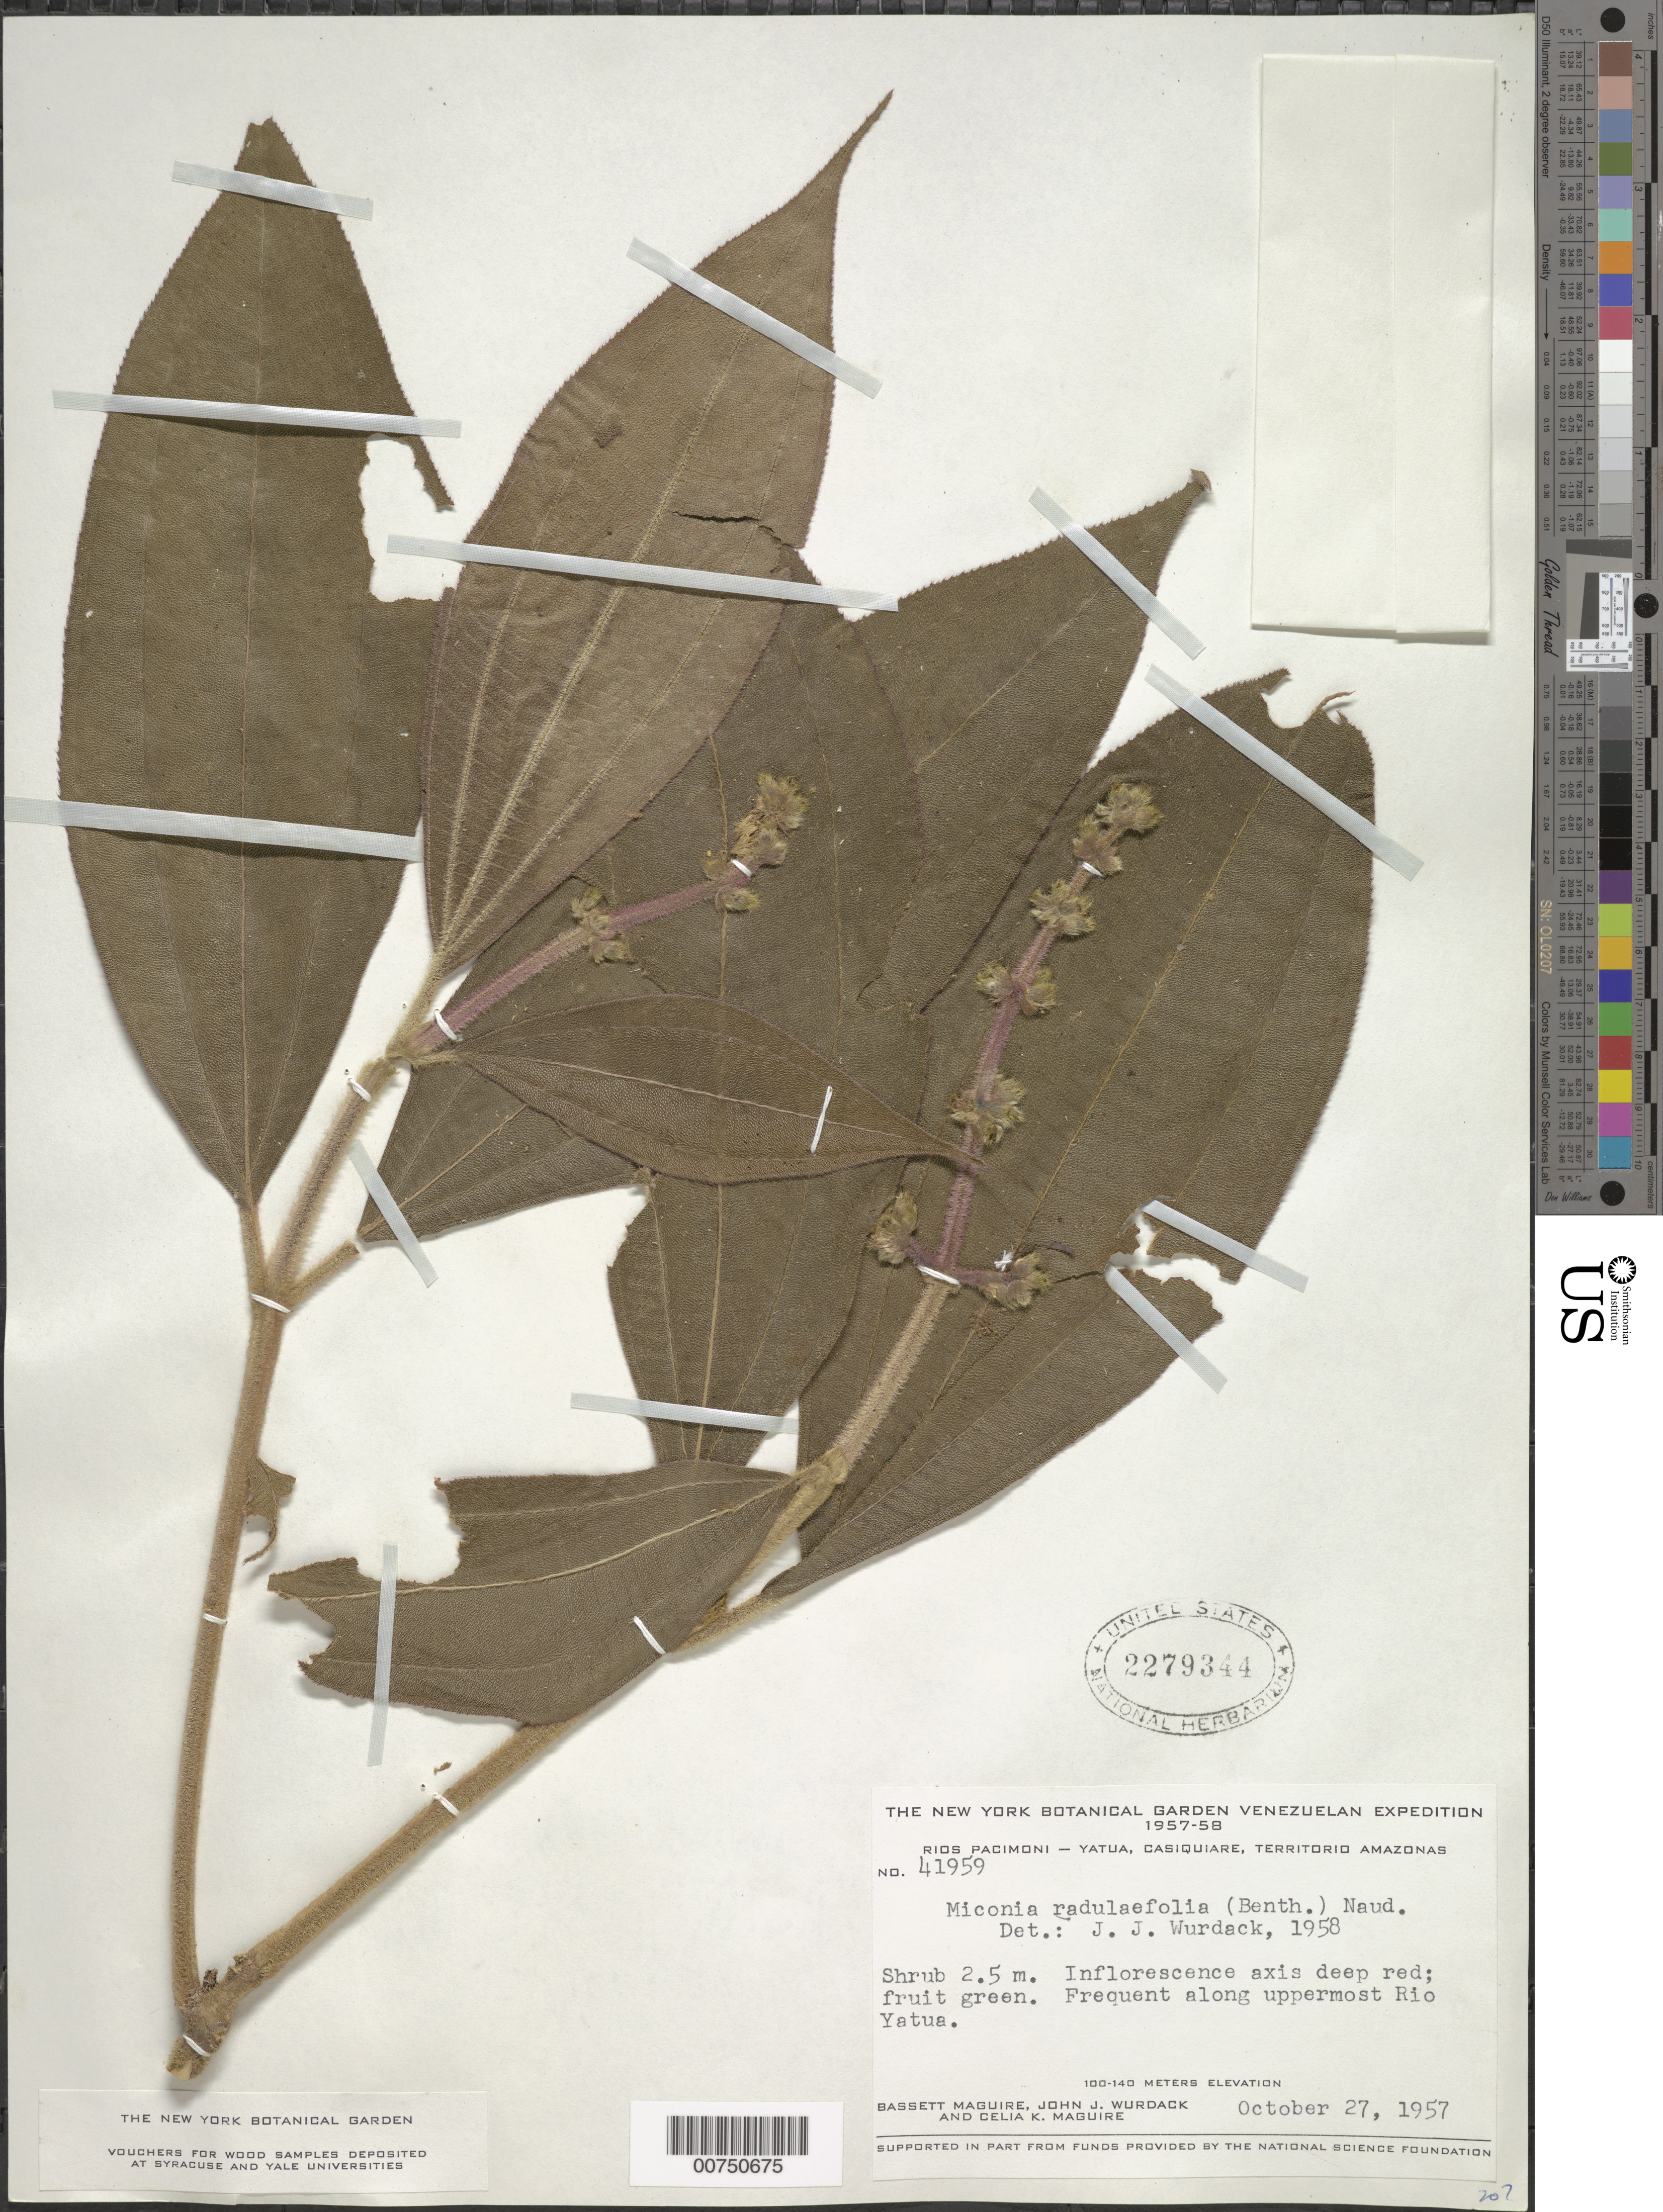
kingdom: Plantae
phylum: Tracheophyta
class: Magnoliopsida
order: Myrtales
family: Melastomataceae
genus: Miconia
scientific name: Miconia radulifolia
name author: (Benth.) Naudin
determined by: Wurdack, John J., (US), US (UNITED STATES)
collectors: B. Maguire, J. J. Wurdack & C. K. Maguire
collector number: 41959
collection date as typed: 27-Oct-57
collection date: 1957-10-27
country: Venezuela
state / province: Amazonas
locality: Río Yatua, uppermost part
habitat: Along river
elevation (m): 100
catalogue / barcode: US 2279344